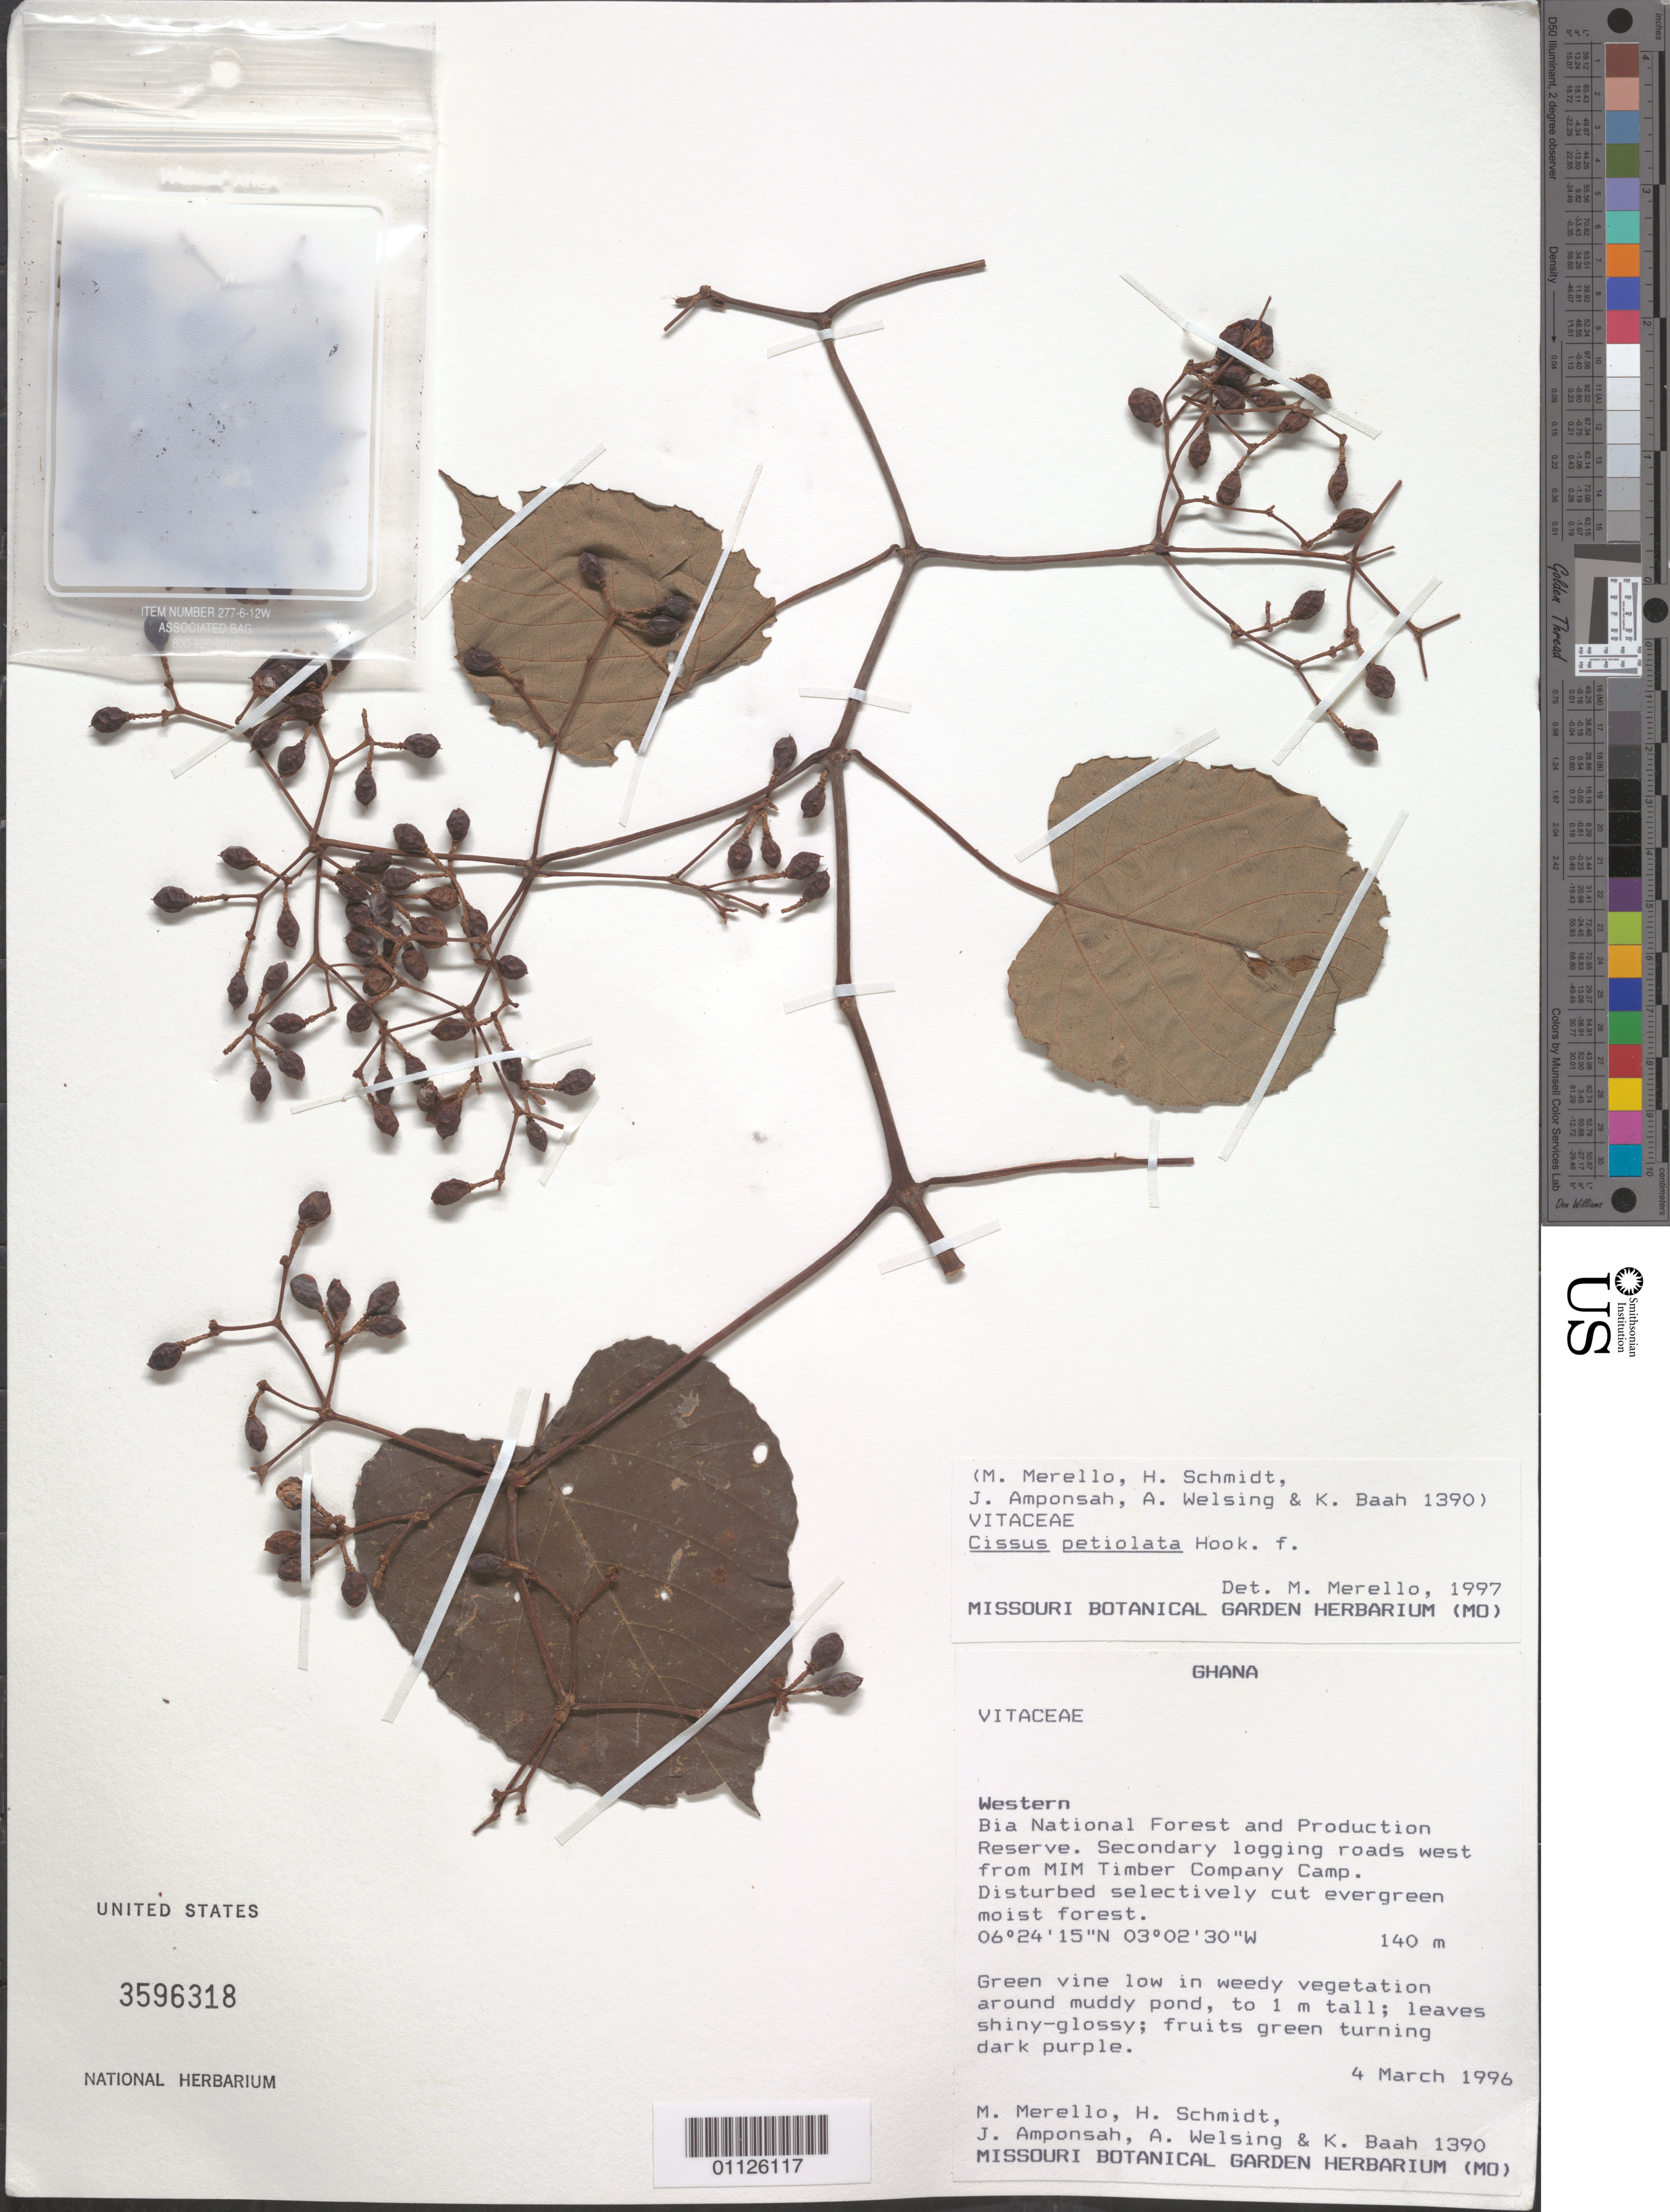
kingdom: Plantae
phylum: Tracheophyta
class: Magnoliopsida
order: Vitales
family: Vitaceae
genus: Cissus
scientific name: Cissus petiolata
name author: Hook. f.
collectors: M. Merello, H. Schmidt, J. Amponsah, A. Welsing & K. Baah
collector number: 1390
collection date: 1996-03-04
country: Ghana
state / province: Western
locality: Bia National Forest and Production Reserve. Secondary logging roads W from MIM Timber Company Camp.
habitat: Disturbed selectively cut evergreen moist forest. Green vine low in weedy vegetation around muddy pond.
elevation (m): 140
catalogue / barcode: US 3596318